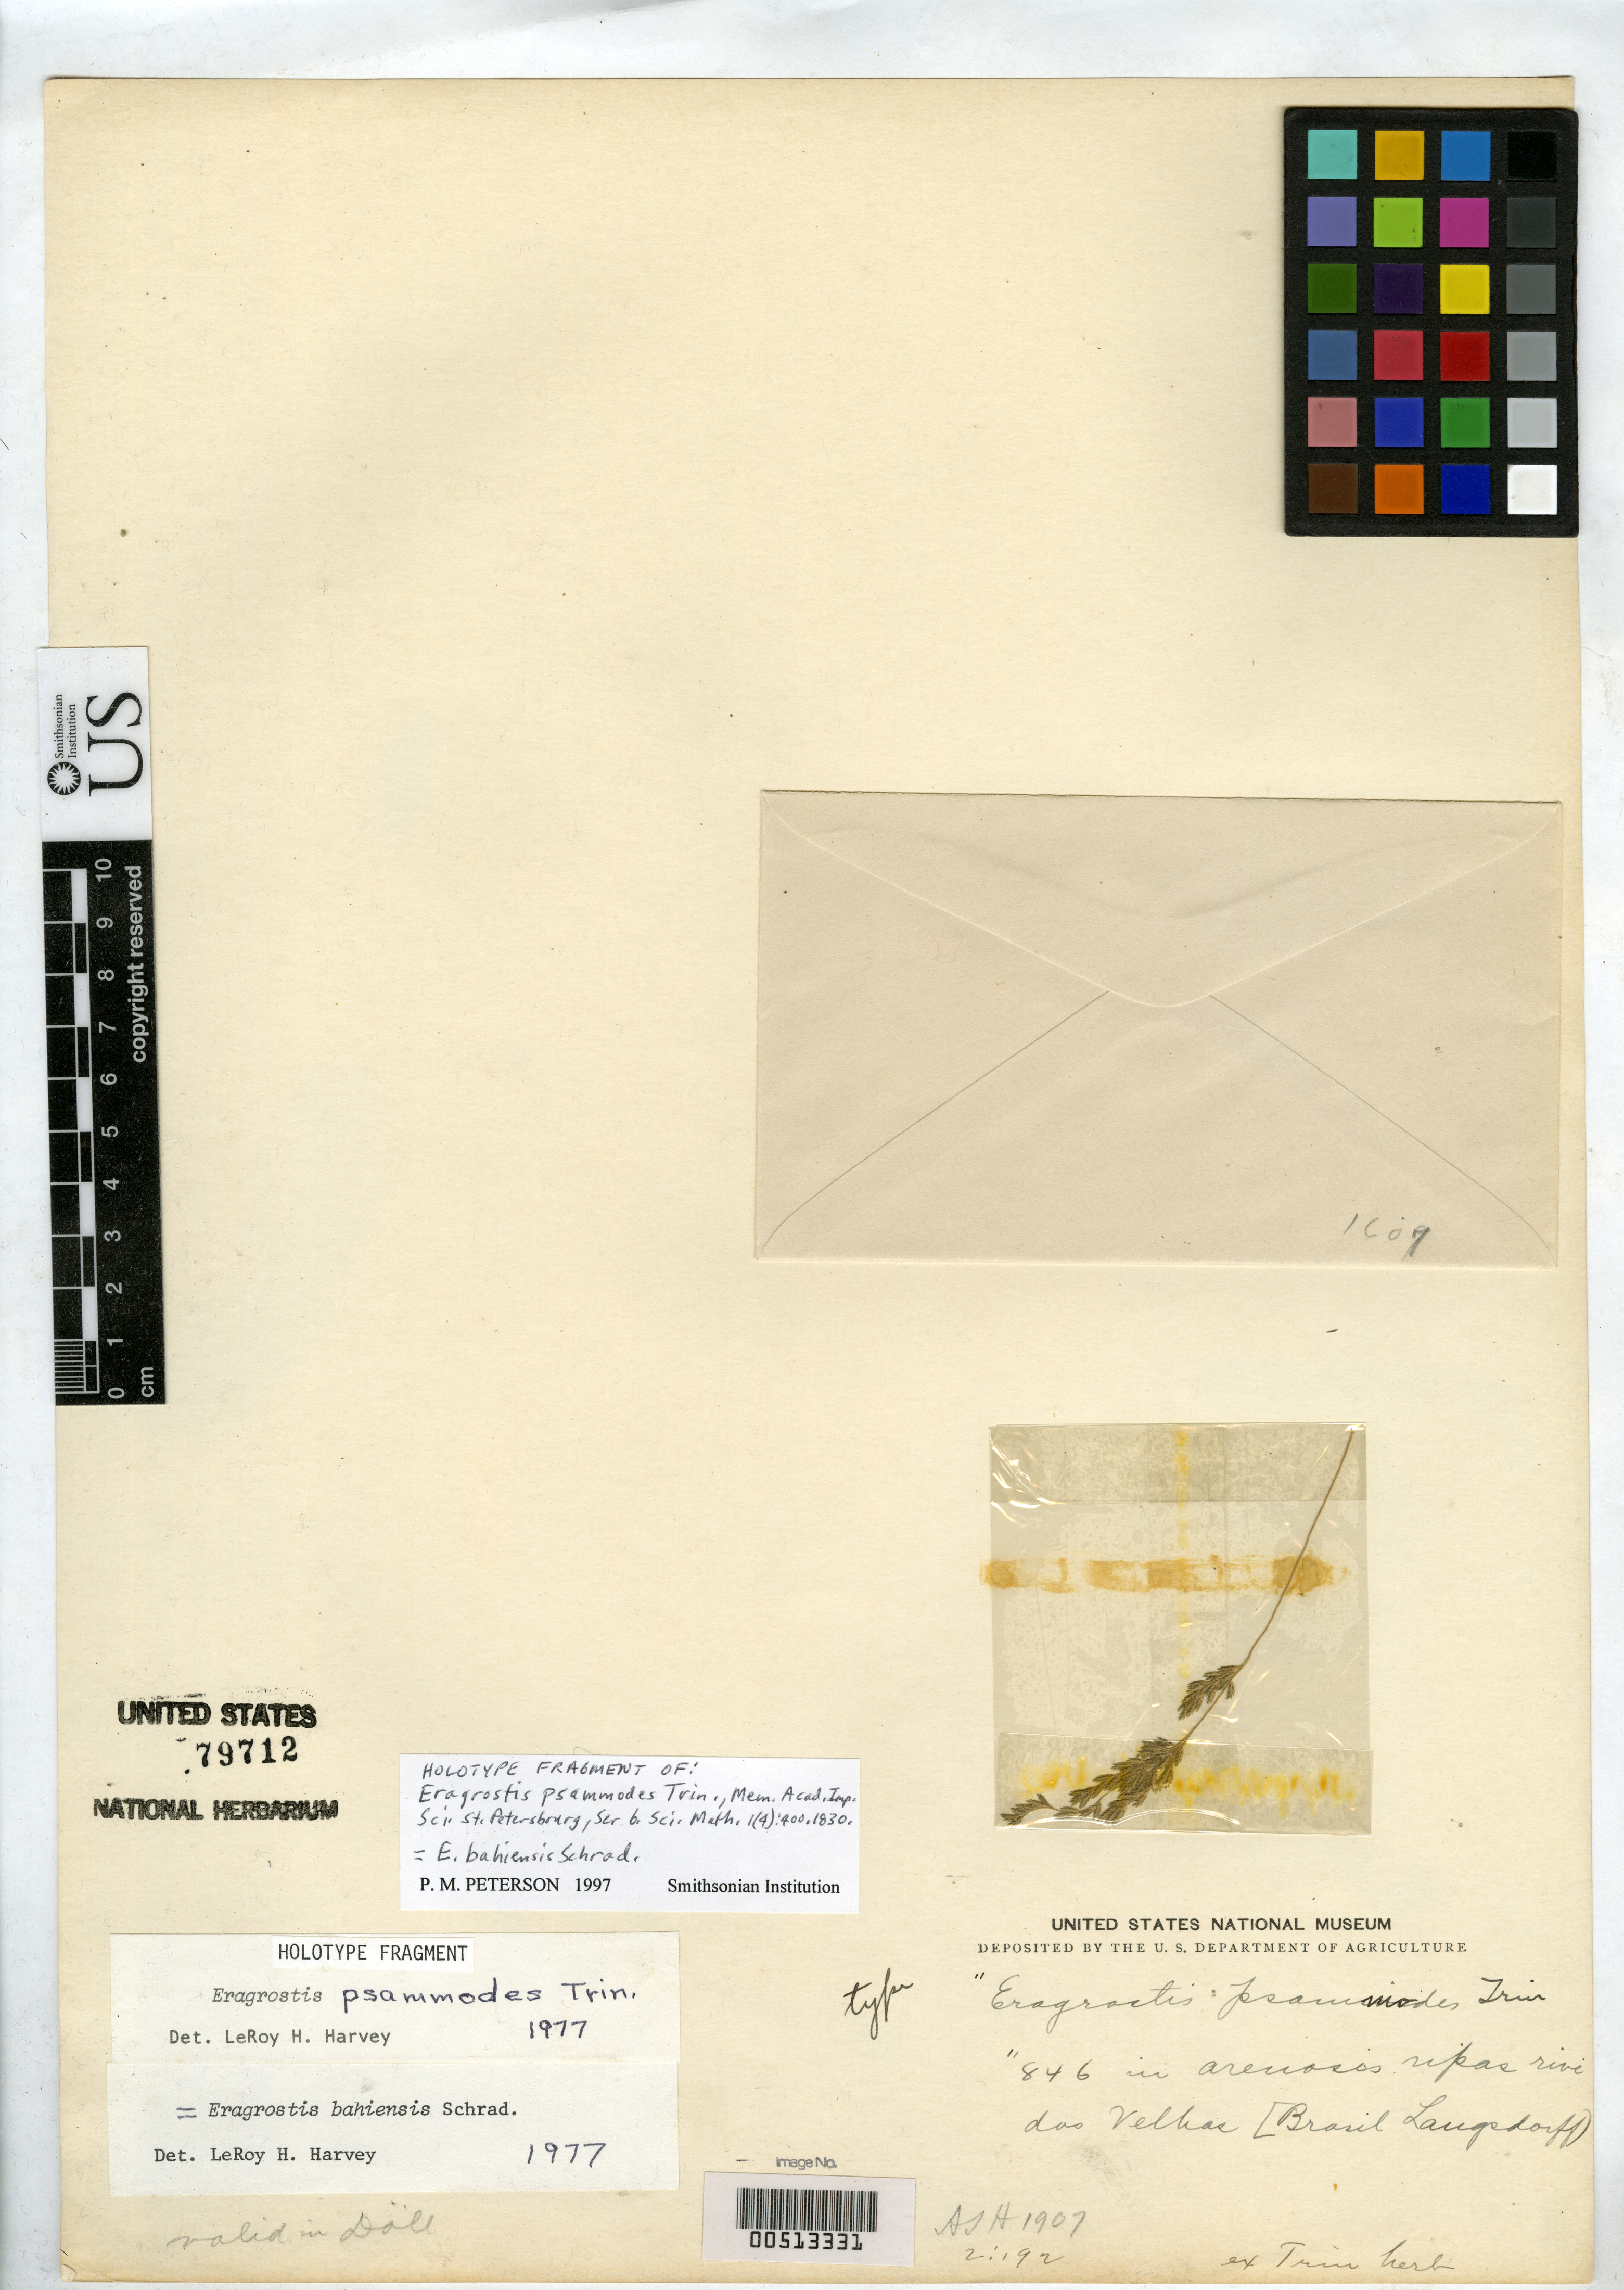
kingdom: Plantae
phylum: Tracheophyta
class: Liliopsida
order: Poales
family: Poaceae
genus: Eragrostis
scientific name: Eragrostis psammodes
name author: Trin.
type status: Type Fragment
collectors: G. H. von Langsdorff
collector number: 846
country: Brazil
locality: In arenosis ripas Rivi das Velhas [in Sandy riverbank of Rio das Velhas].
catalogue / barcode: US 79712